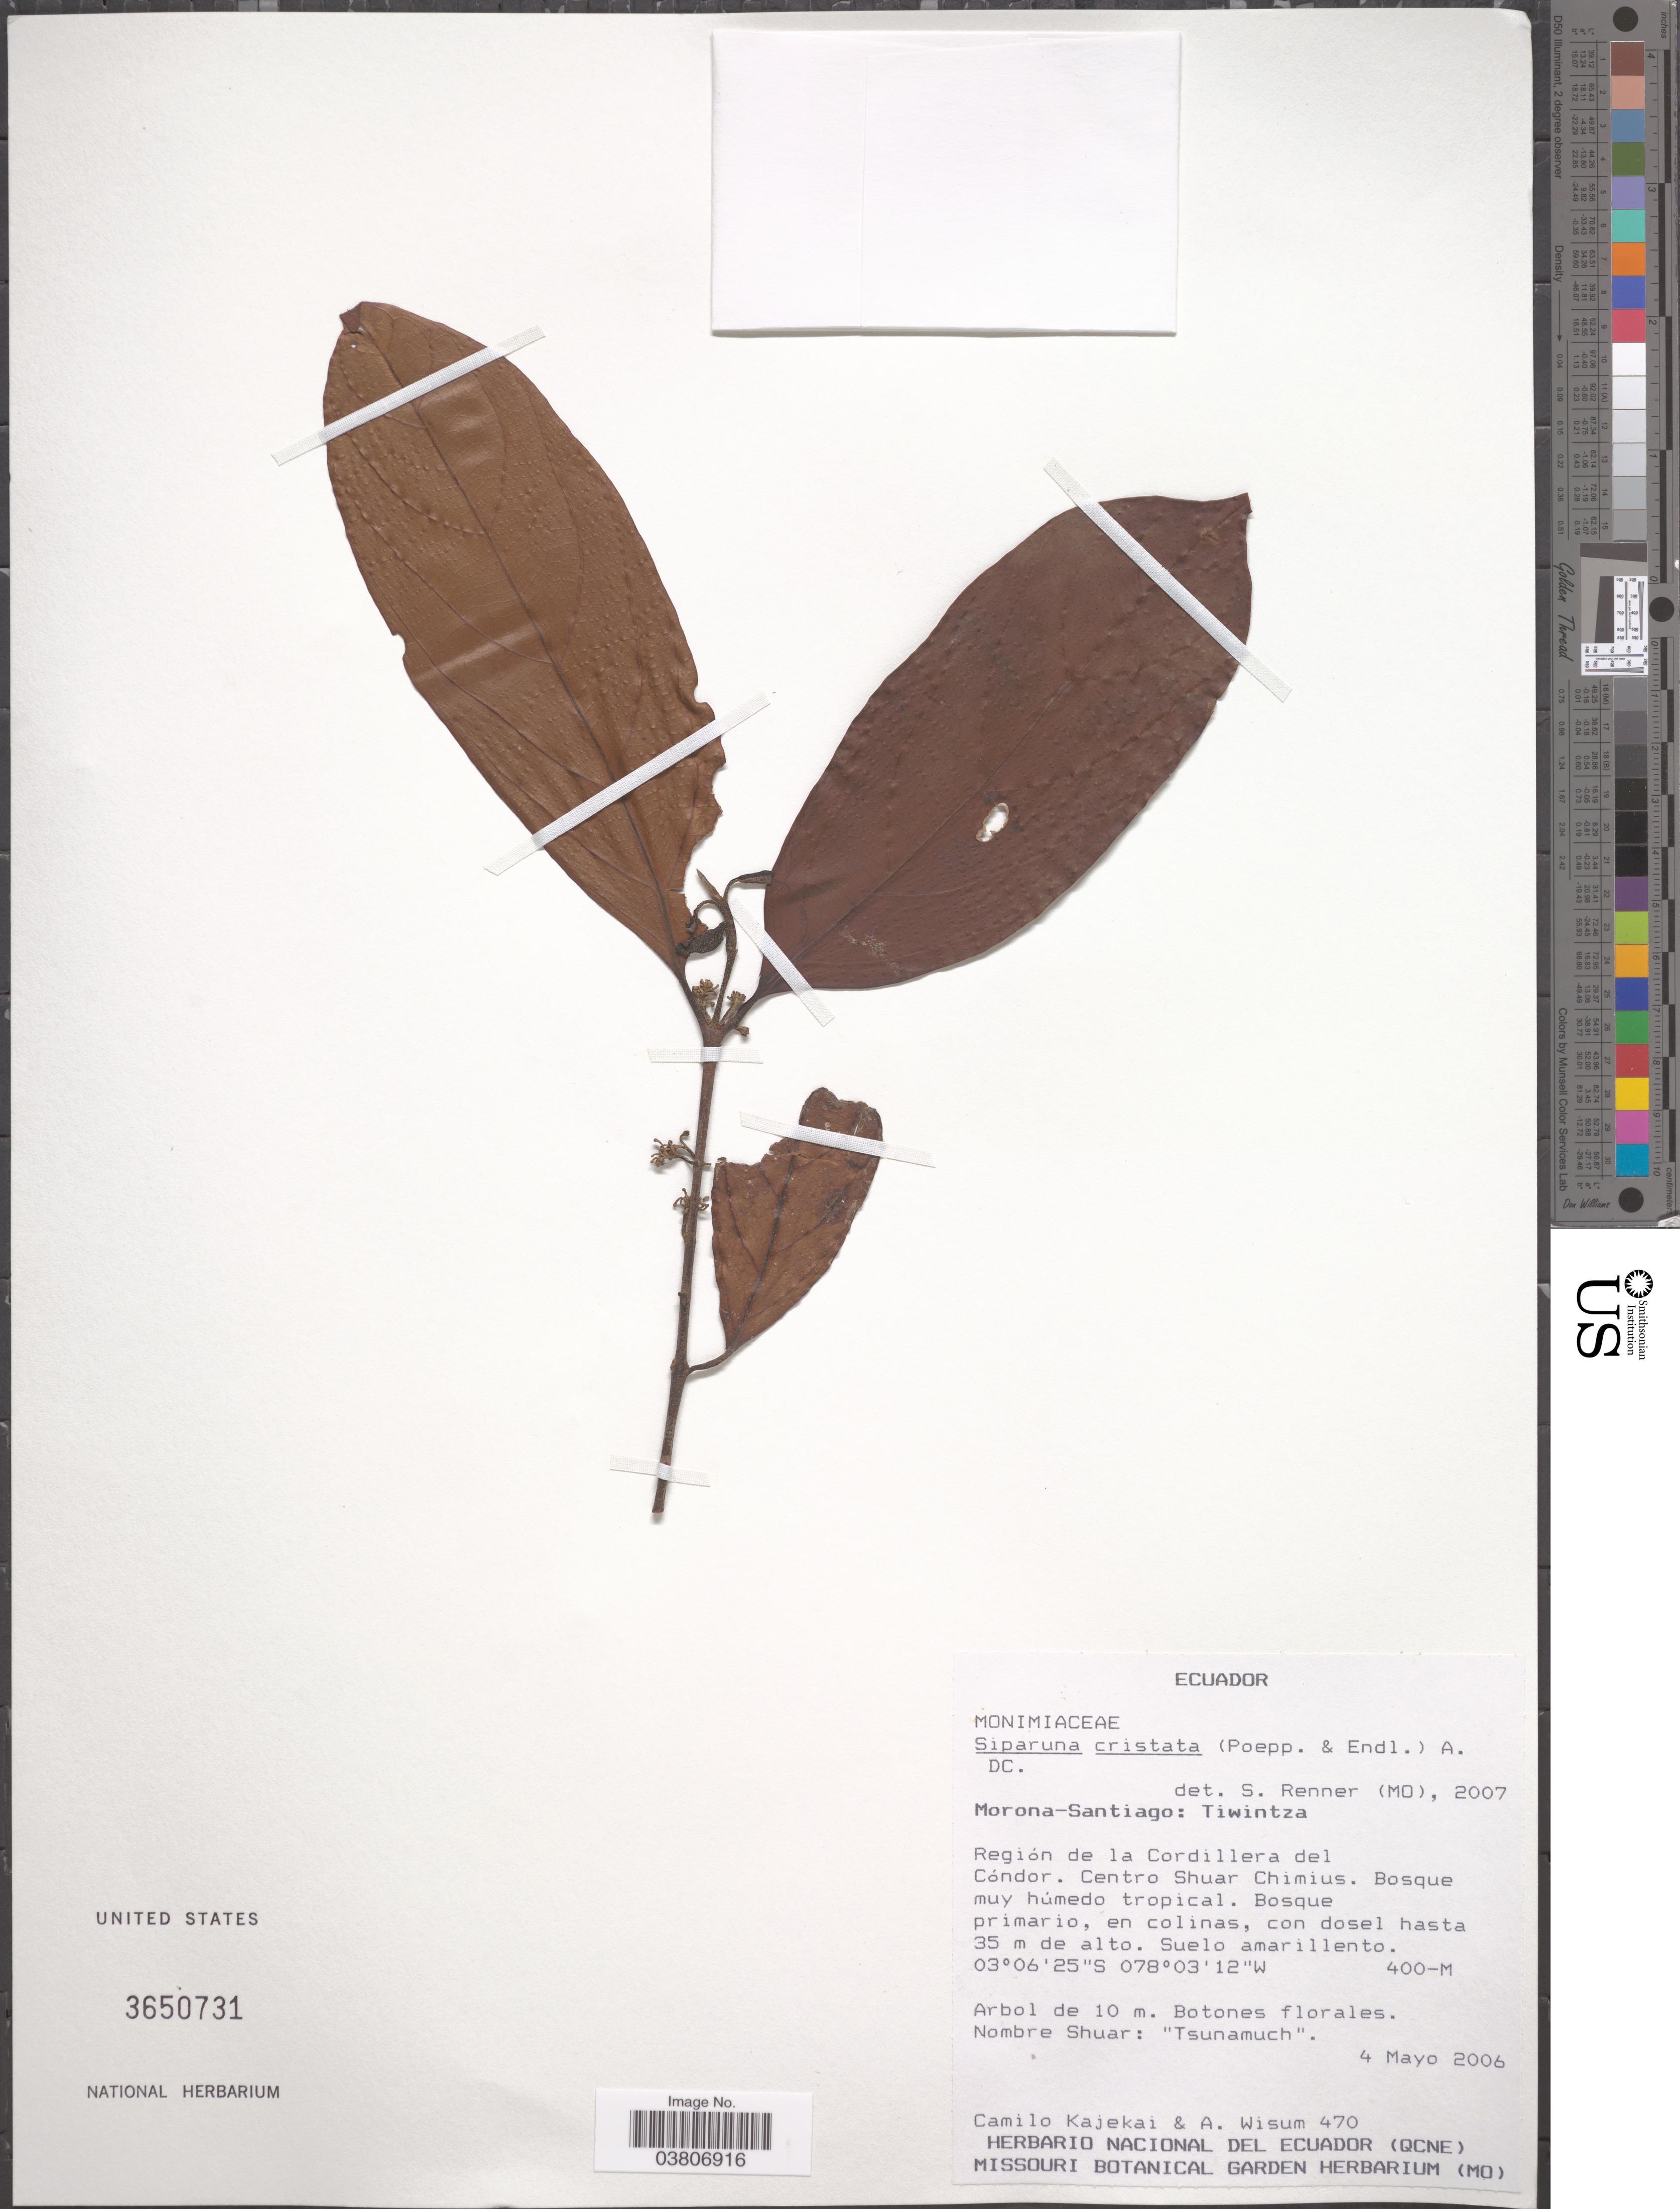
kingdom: Plantae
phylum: Tracheophyta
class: Magnoliopsida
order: Laurales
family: Siparunaceae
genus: Siparuna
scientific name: Siparuna cristata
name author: (Poepp. & Endl.) A. DC.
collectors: C. Kajekai & A. Wisum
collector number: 470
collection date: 2006-05-04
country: Ecuador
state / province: Morona-Santiago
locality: Tiwintza. Región de la Cordillera del Cóndor. Centro Shuar Chimius.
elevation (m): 400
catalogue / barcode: US 3650731